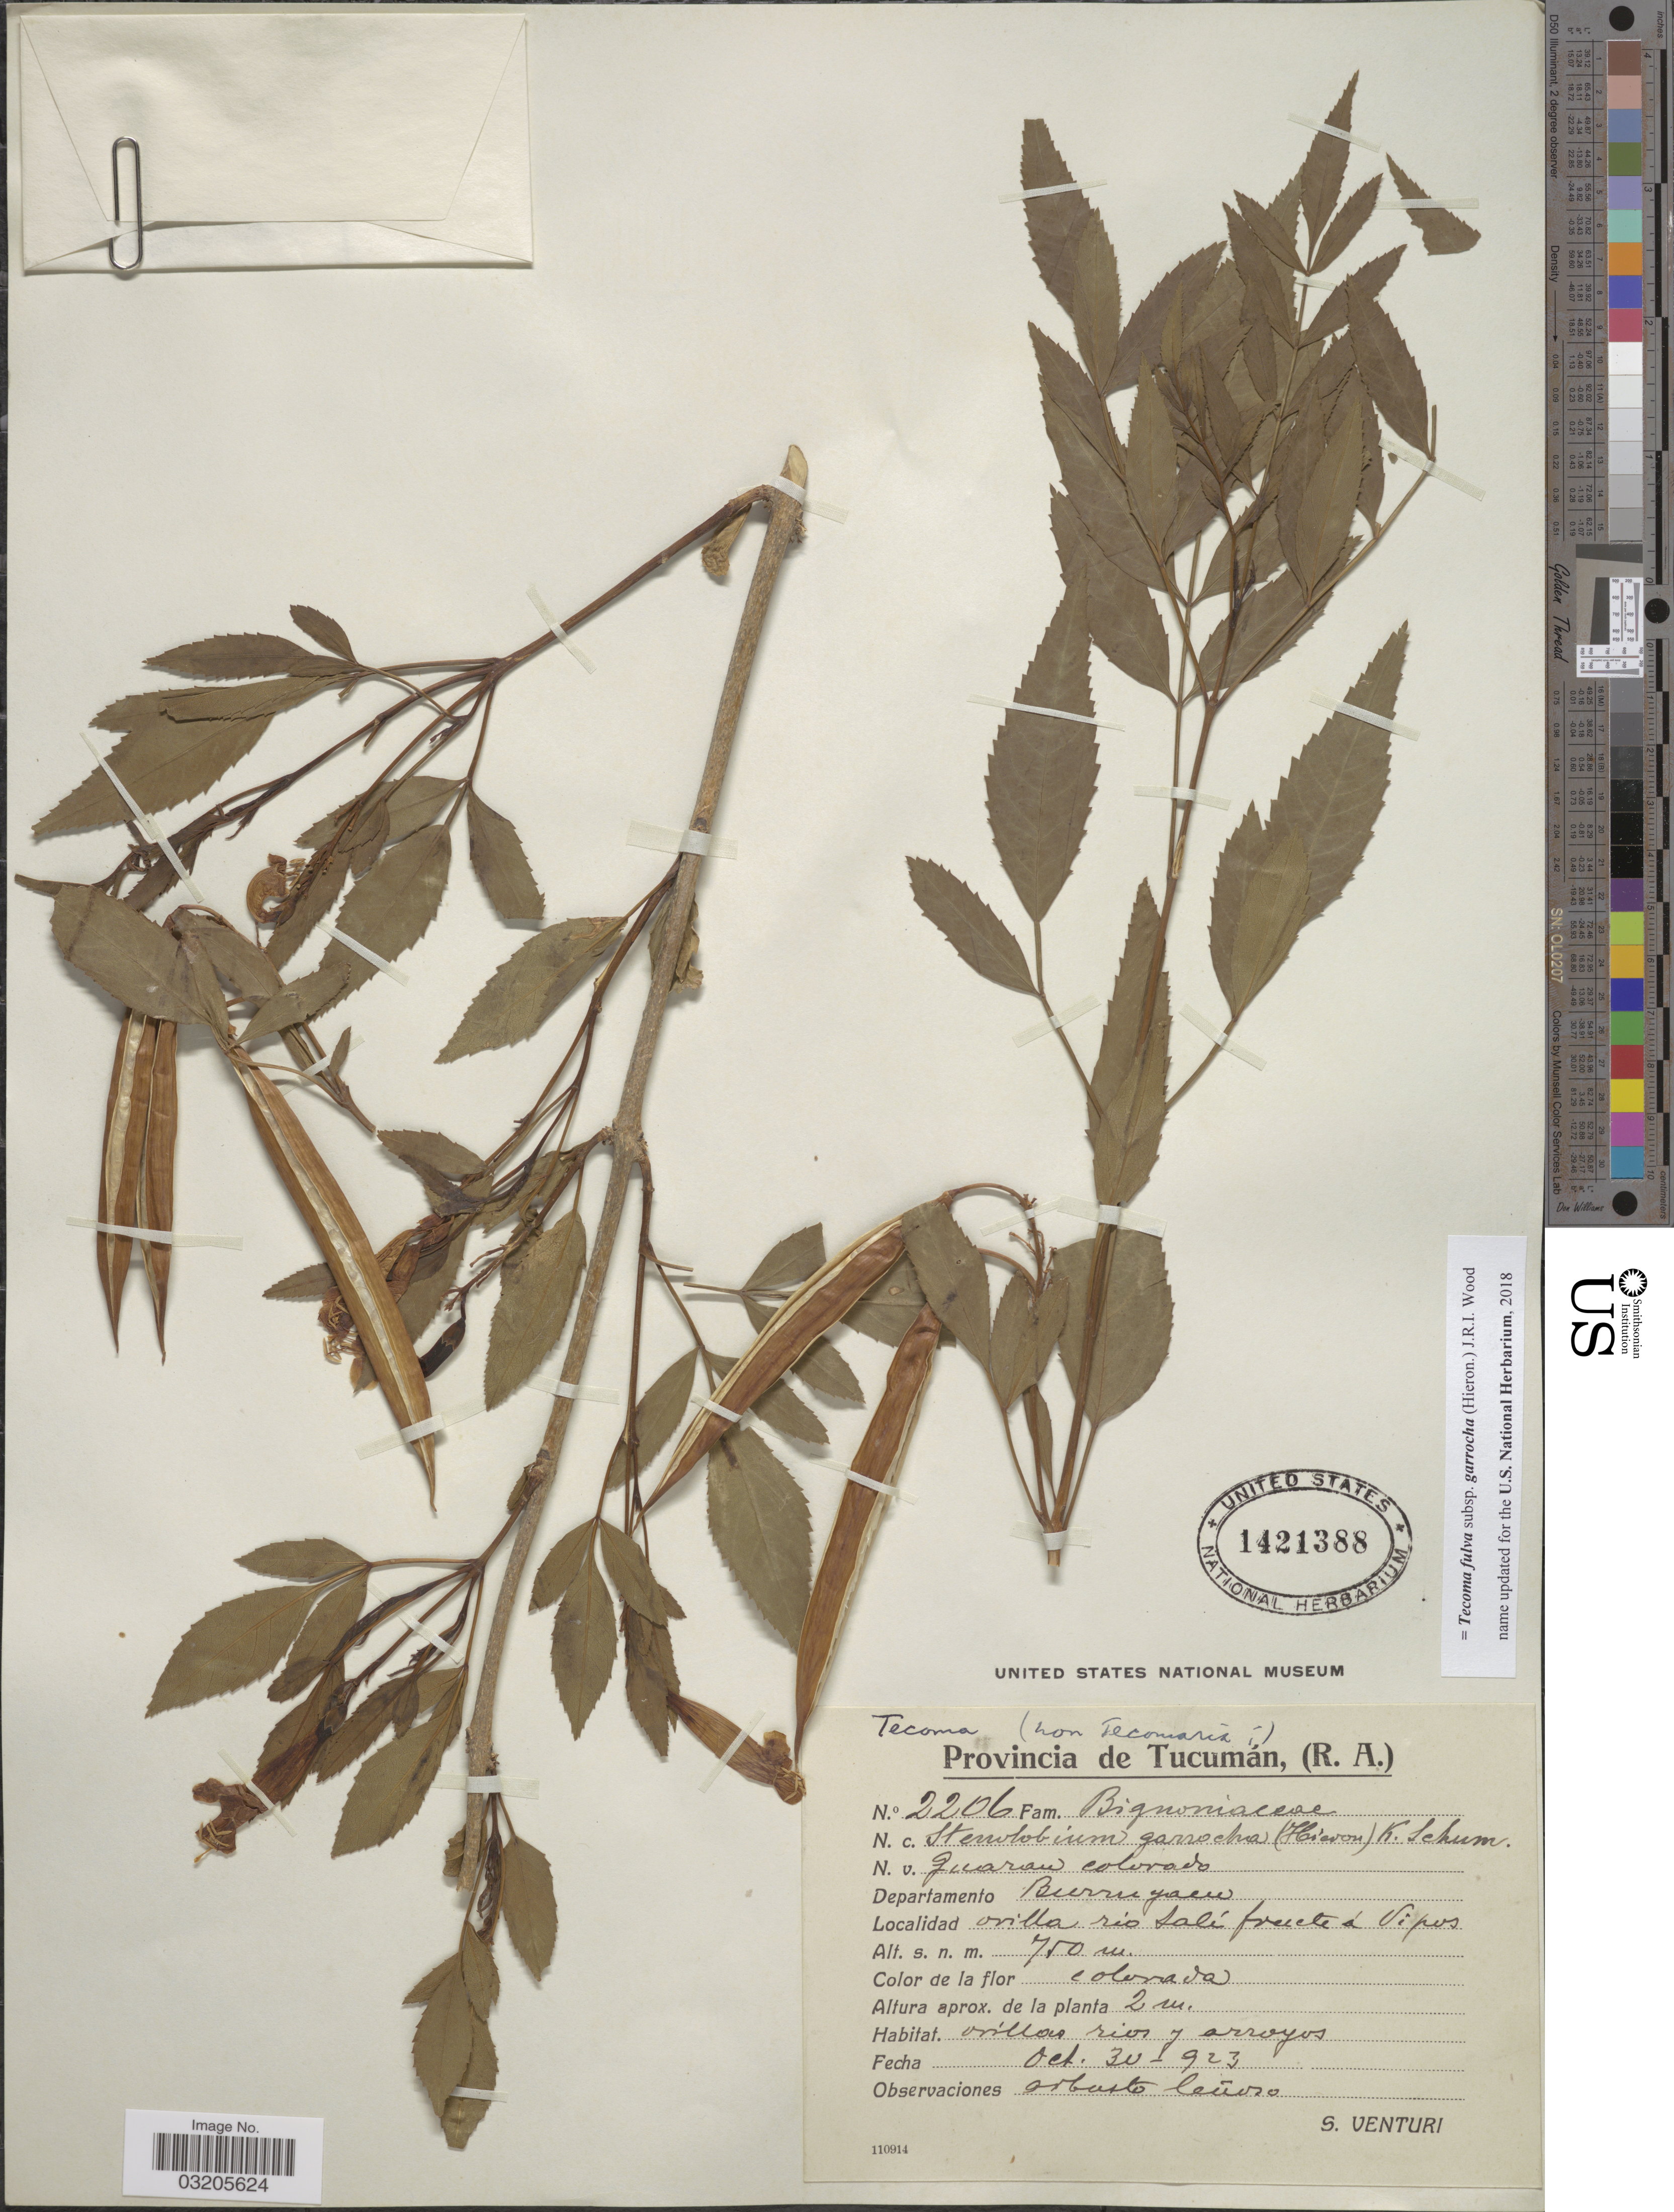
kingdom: Plantae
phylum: Tracheophyta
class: Magnoliopsida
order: Lamiales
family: Bignoniaceae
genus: Tecoma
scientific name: Tecoma stans subsp. garrocha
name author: J.R.I. Wood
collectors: S. Venturi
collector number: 2206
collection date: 1923-10-30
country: Argentina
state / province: Tucuman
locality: Departamento Burruyacu. Orilla Rio Salí fruete á Vipos.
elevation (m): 750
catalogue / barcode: US 1421388